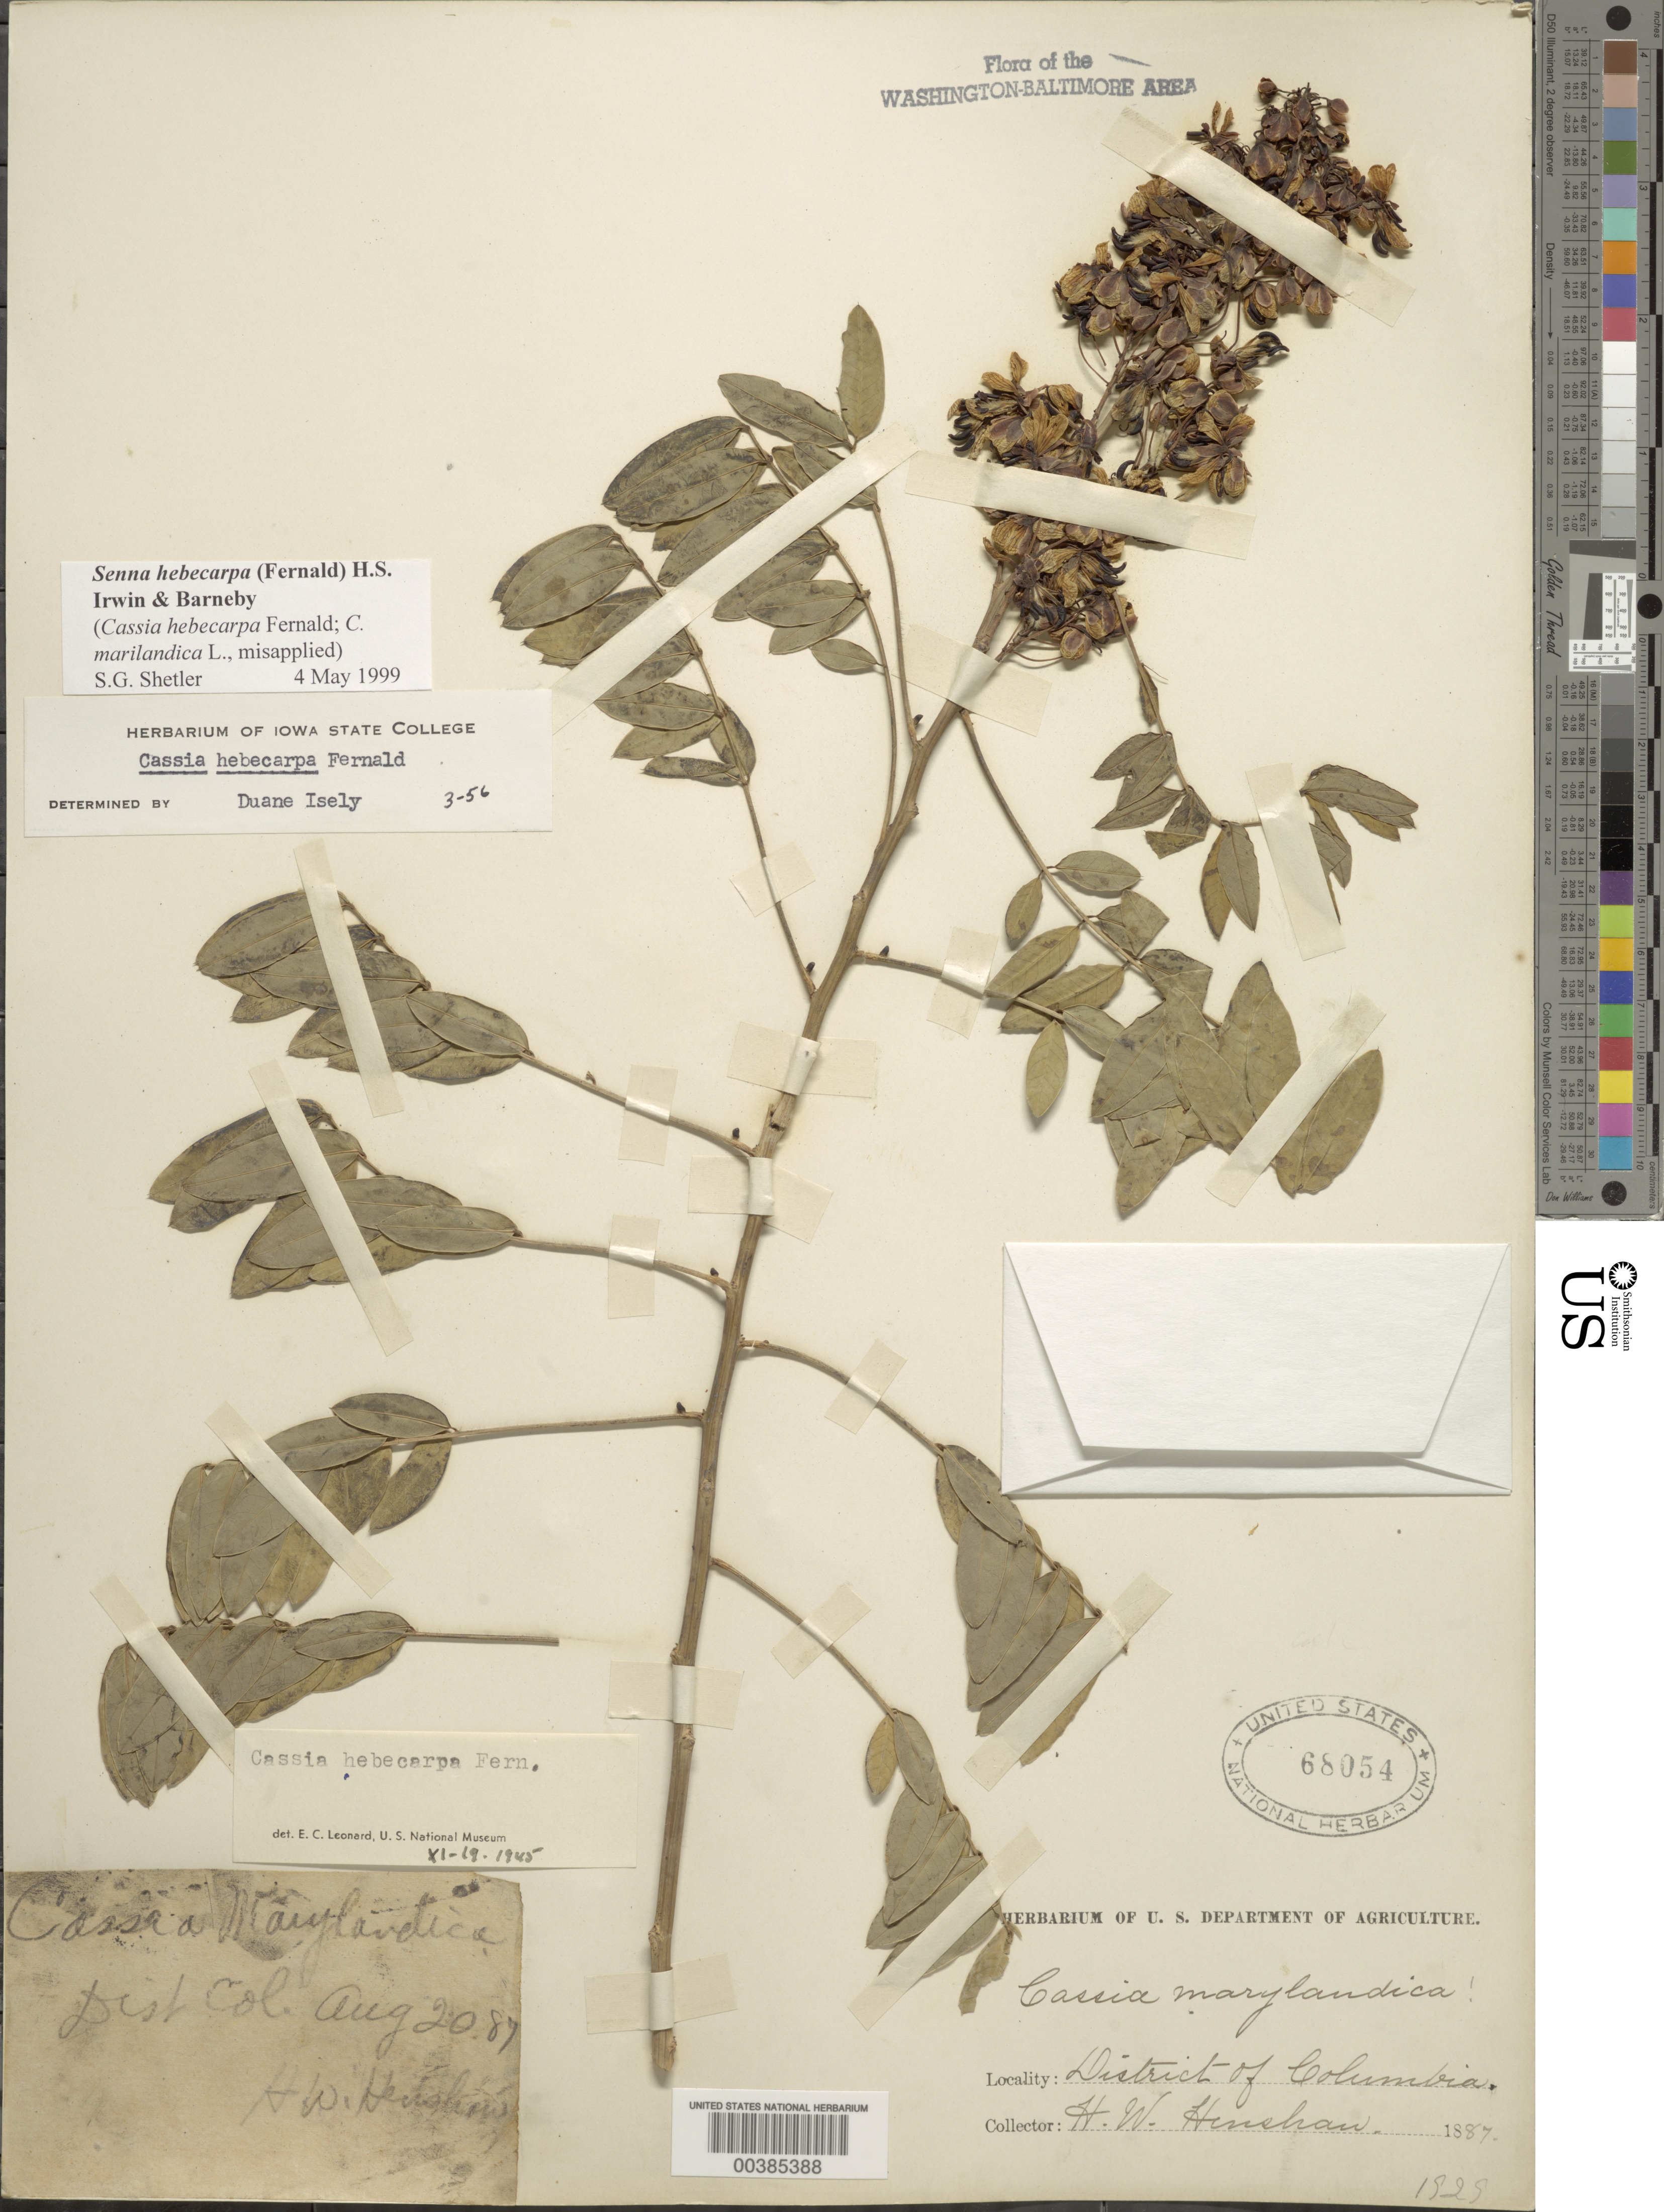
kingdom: Plantae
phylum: Tracheophyta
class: Magnoliopsida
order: Fabales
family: Fabaceae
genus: Senna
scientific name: Senna hebecarpa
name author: (Fernald) H.S. Irwin & Barneby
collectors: H. Henshaw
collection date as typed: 20 Aug 1887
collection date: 1887-08-20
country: United States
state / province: District of Columbia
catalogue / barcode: US 68054